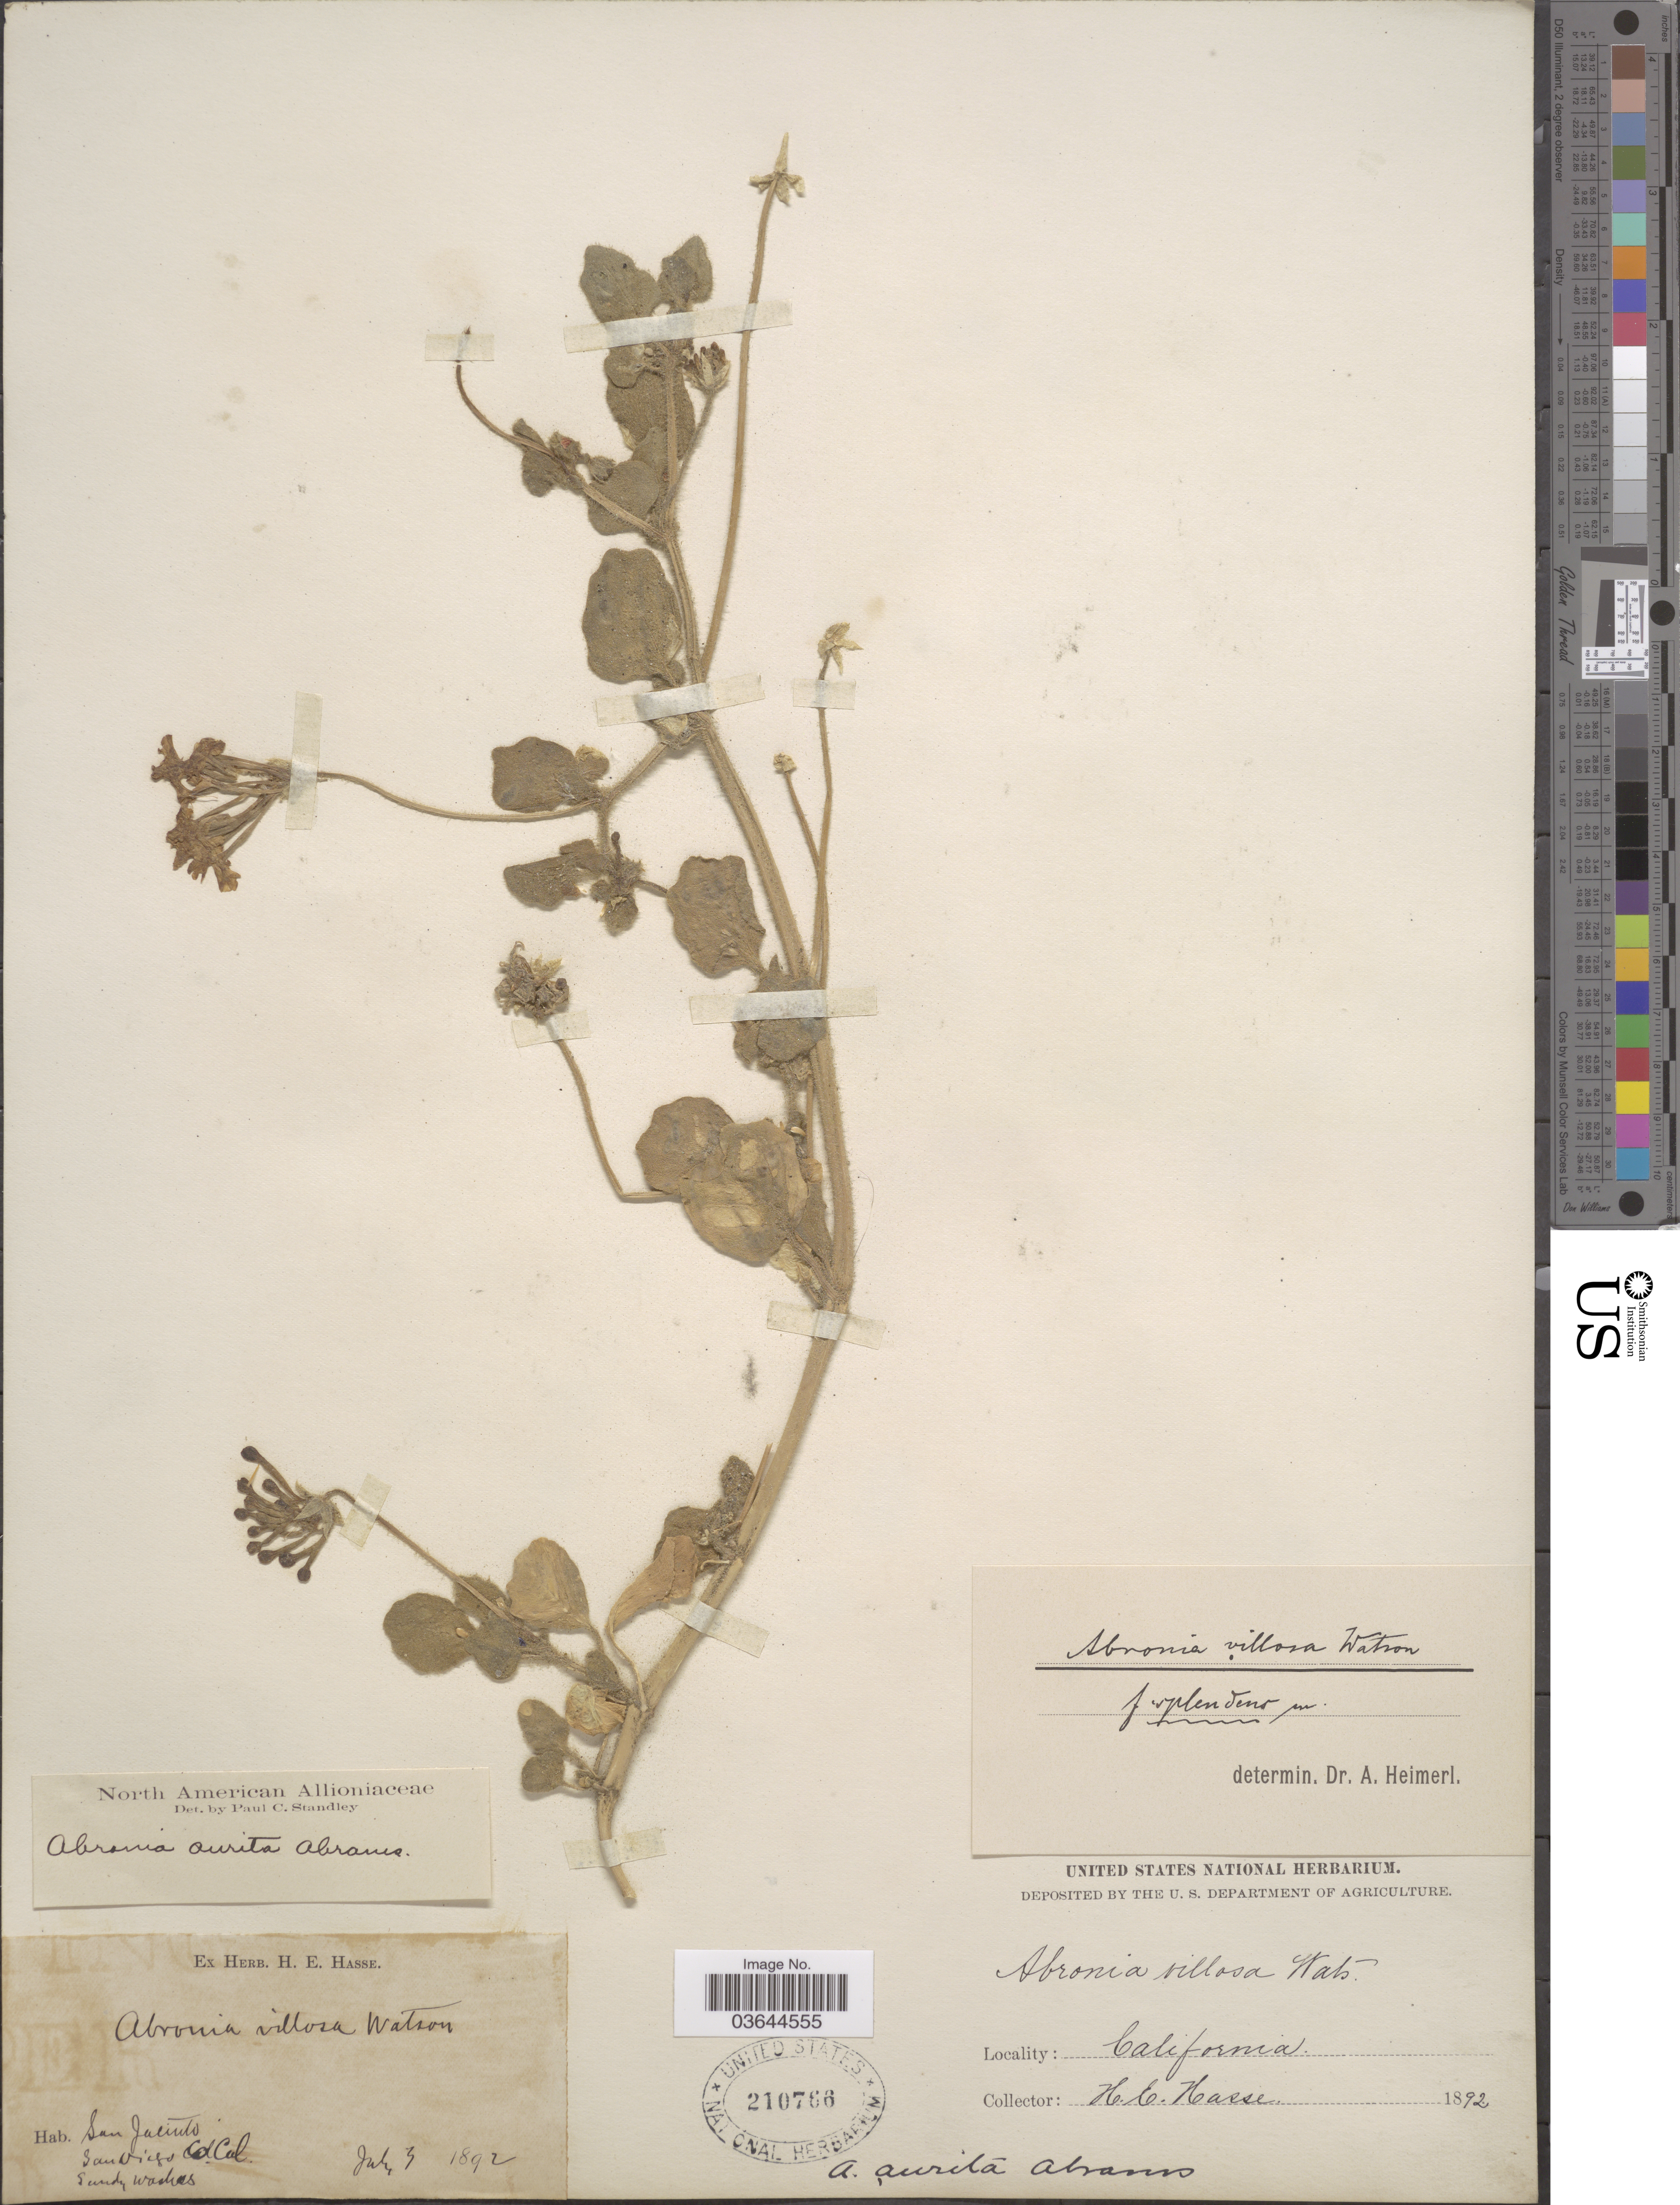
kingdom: Plantae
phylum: Tracheophyta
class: Magnoliopsida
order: Caryophyllales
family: Nyctaginaceae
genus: Abronia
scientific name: Abronia aurita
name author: Abrams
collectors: H. E. Hasse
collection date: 1892-07-03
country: United States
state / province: California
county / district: San Diego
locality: San Jacinto, San Diego Co.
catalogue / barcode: US 210766